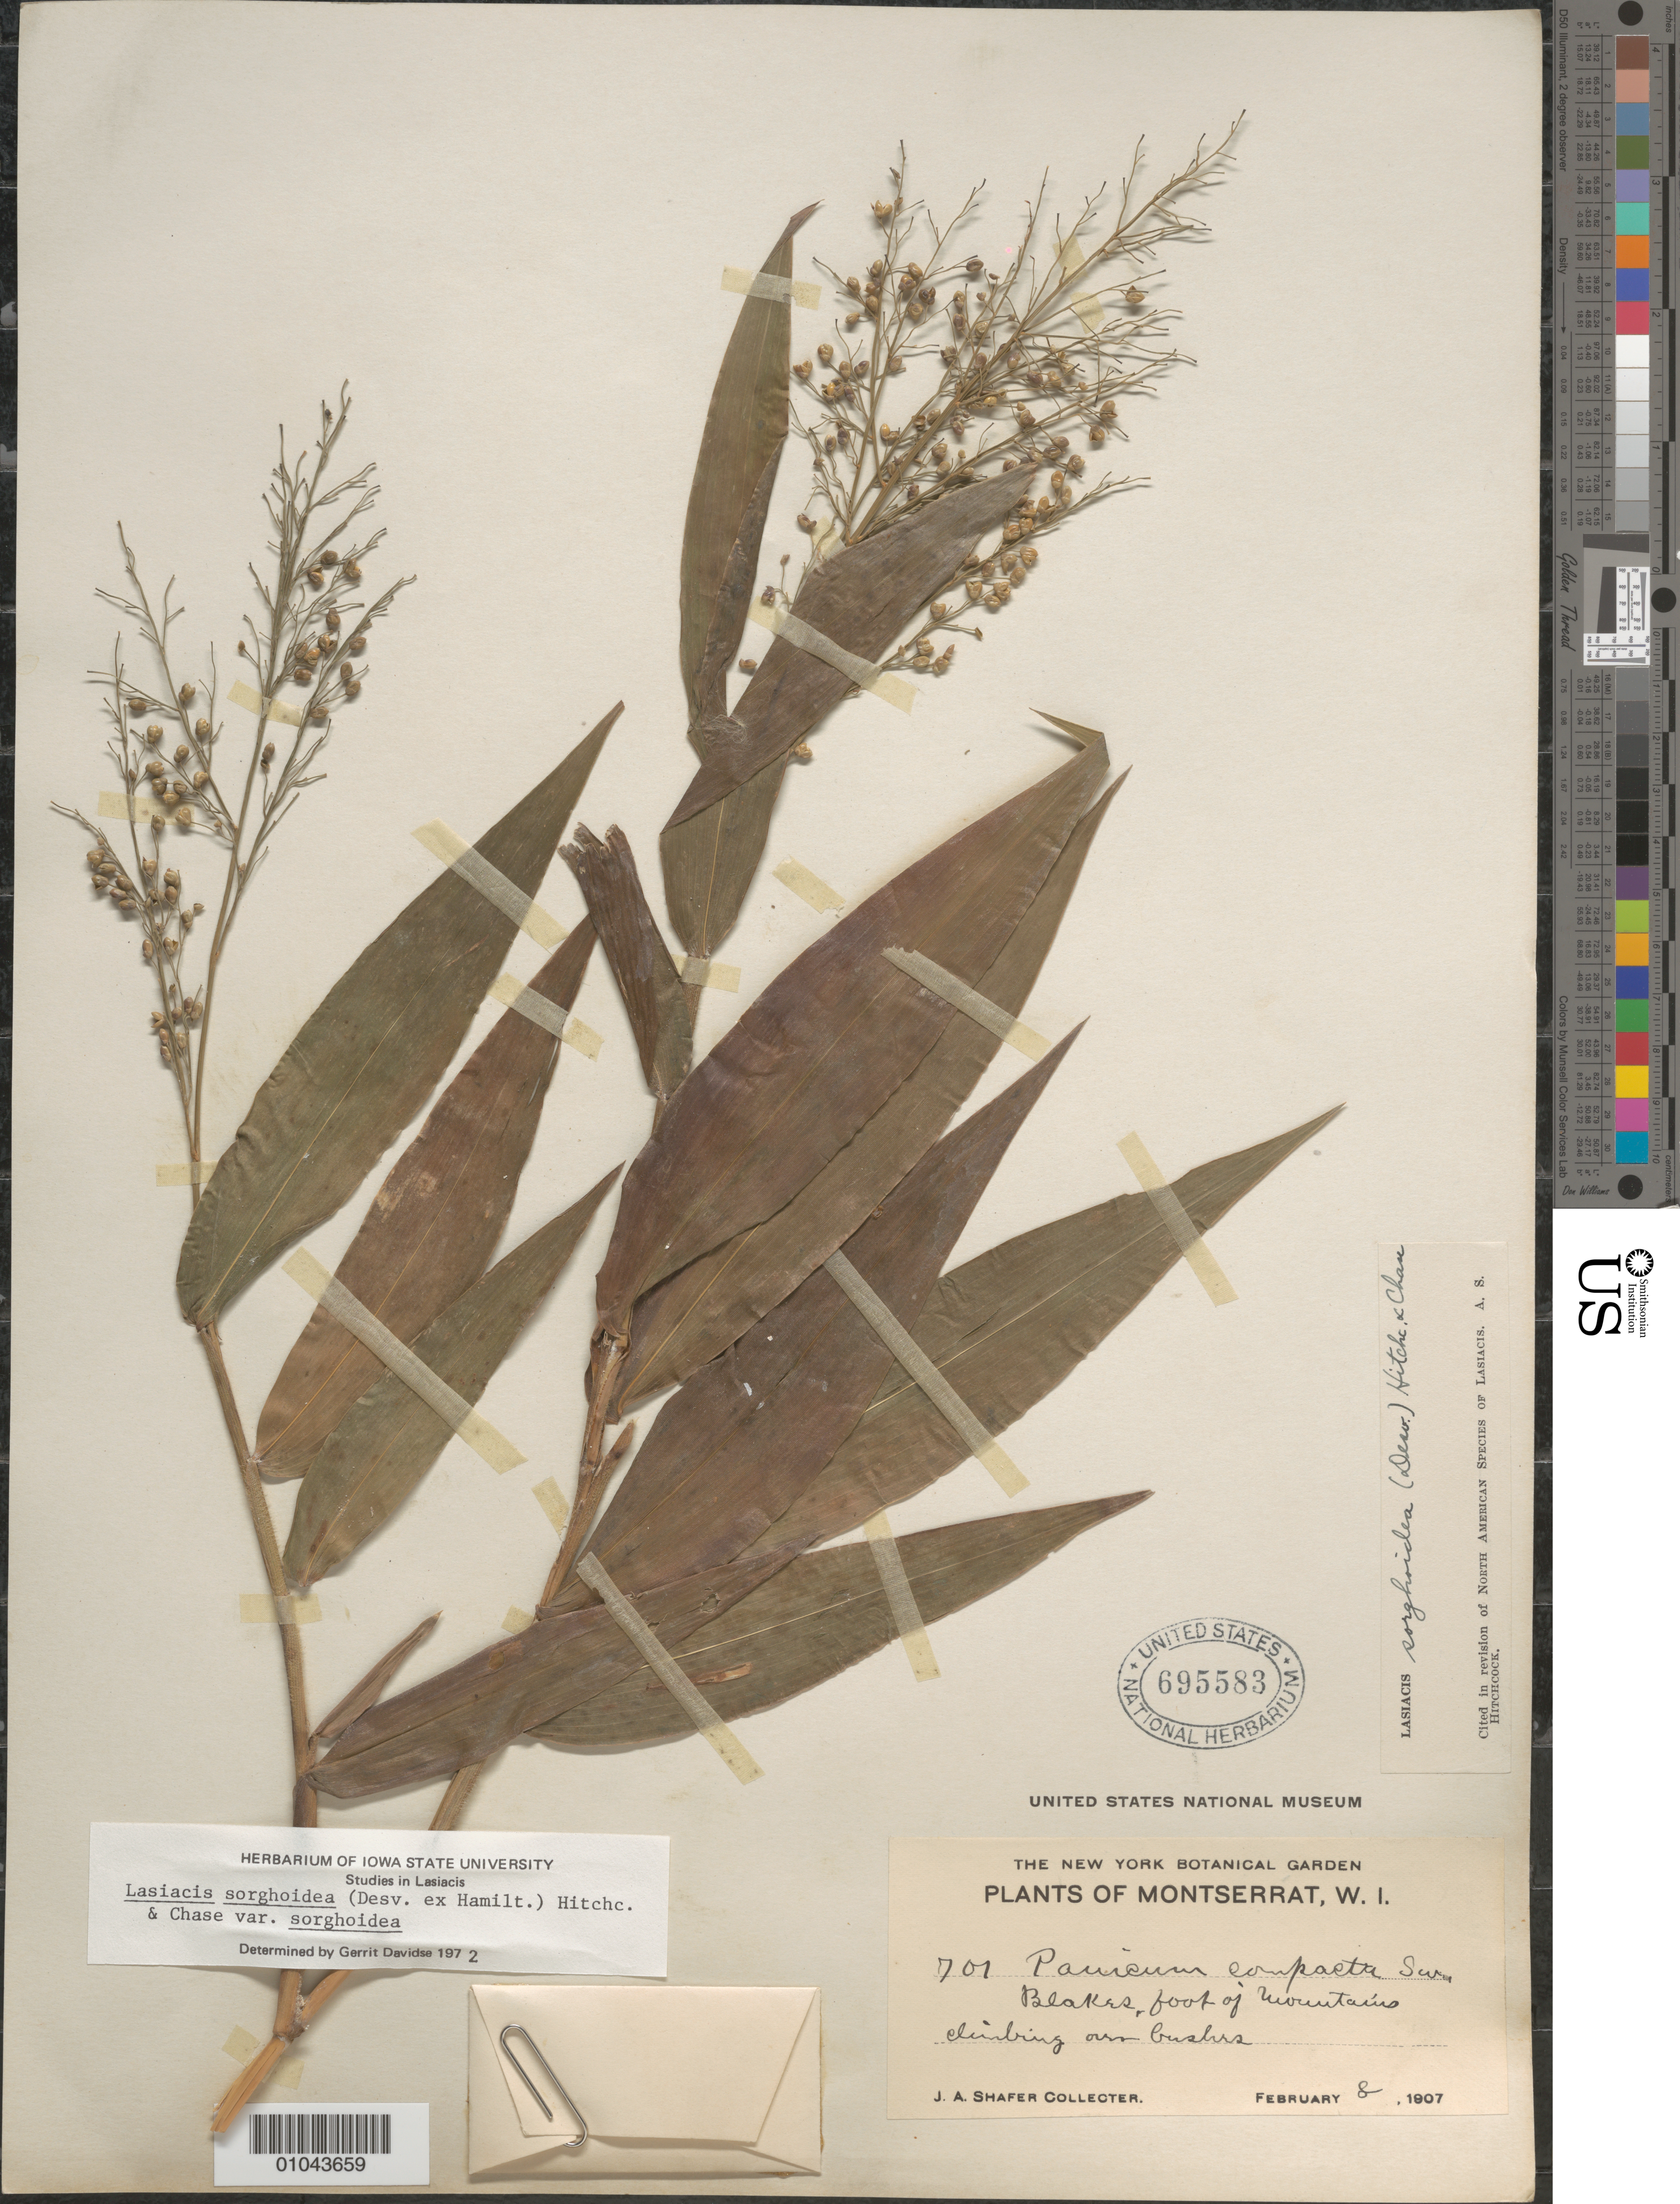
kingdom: Plantae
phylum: Tracheophyta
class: Liliopsida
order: Poales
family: Poaceae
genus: Lasiacis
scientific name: Lasiacis sorghoidea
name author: (Desv. ex Ham.) Hitchc. & Chase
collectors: J. A. Shafer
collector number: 701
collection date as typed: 08 Feb 1907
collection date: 1907-02-08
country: Montserrat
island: Montserrat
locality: Blakes foot of mountains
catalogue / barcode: US 695583